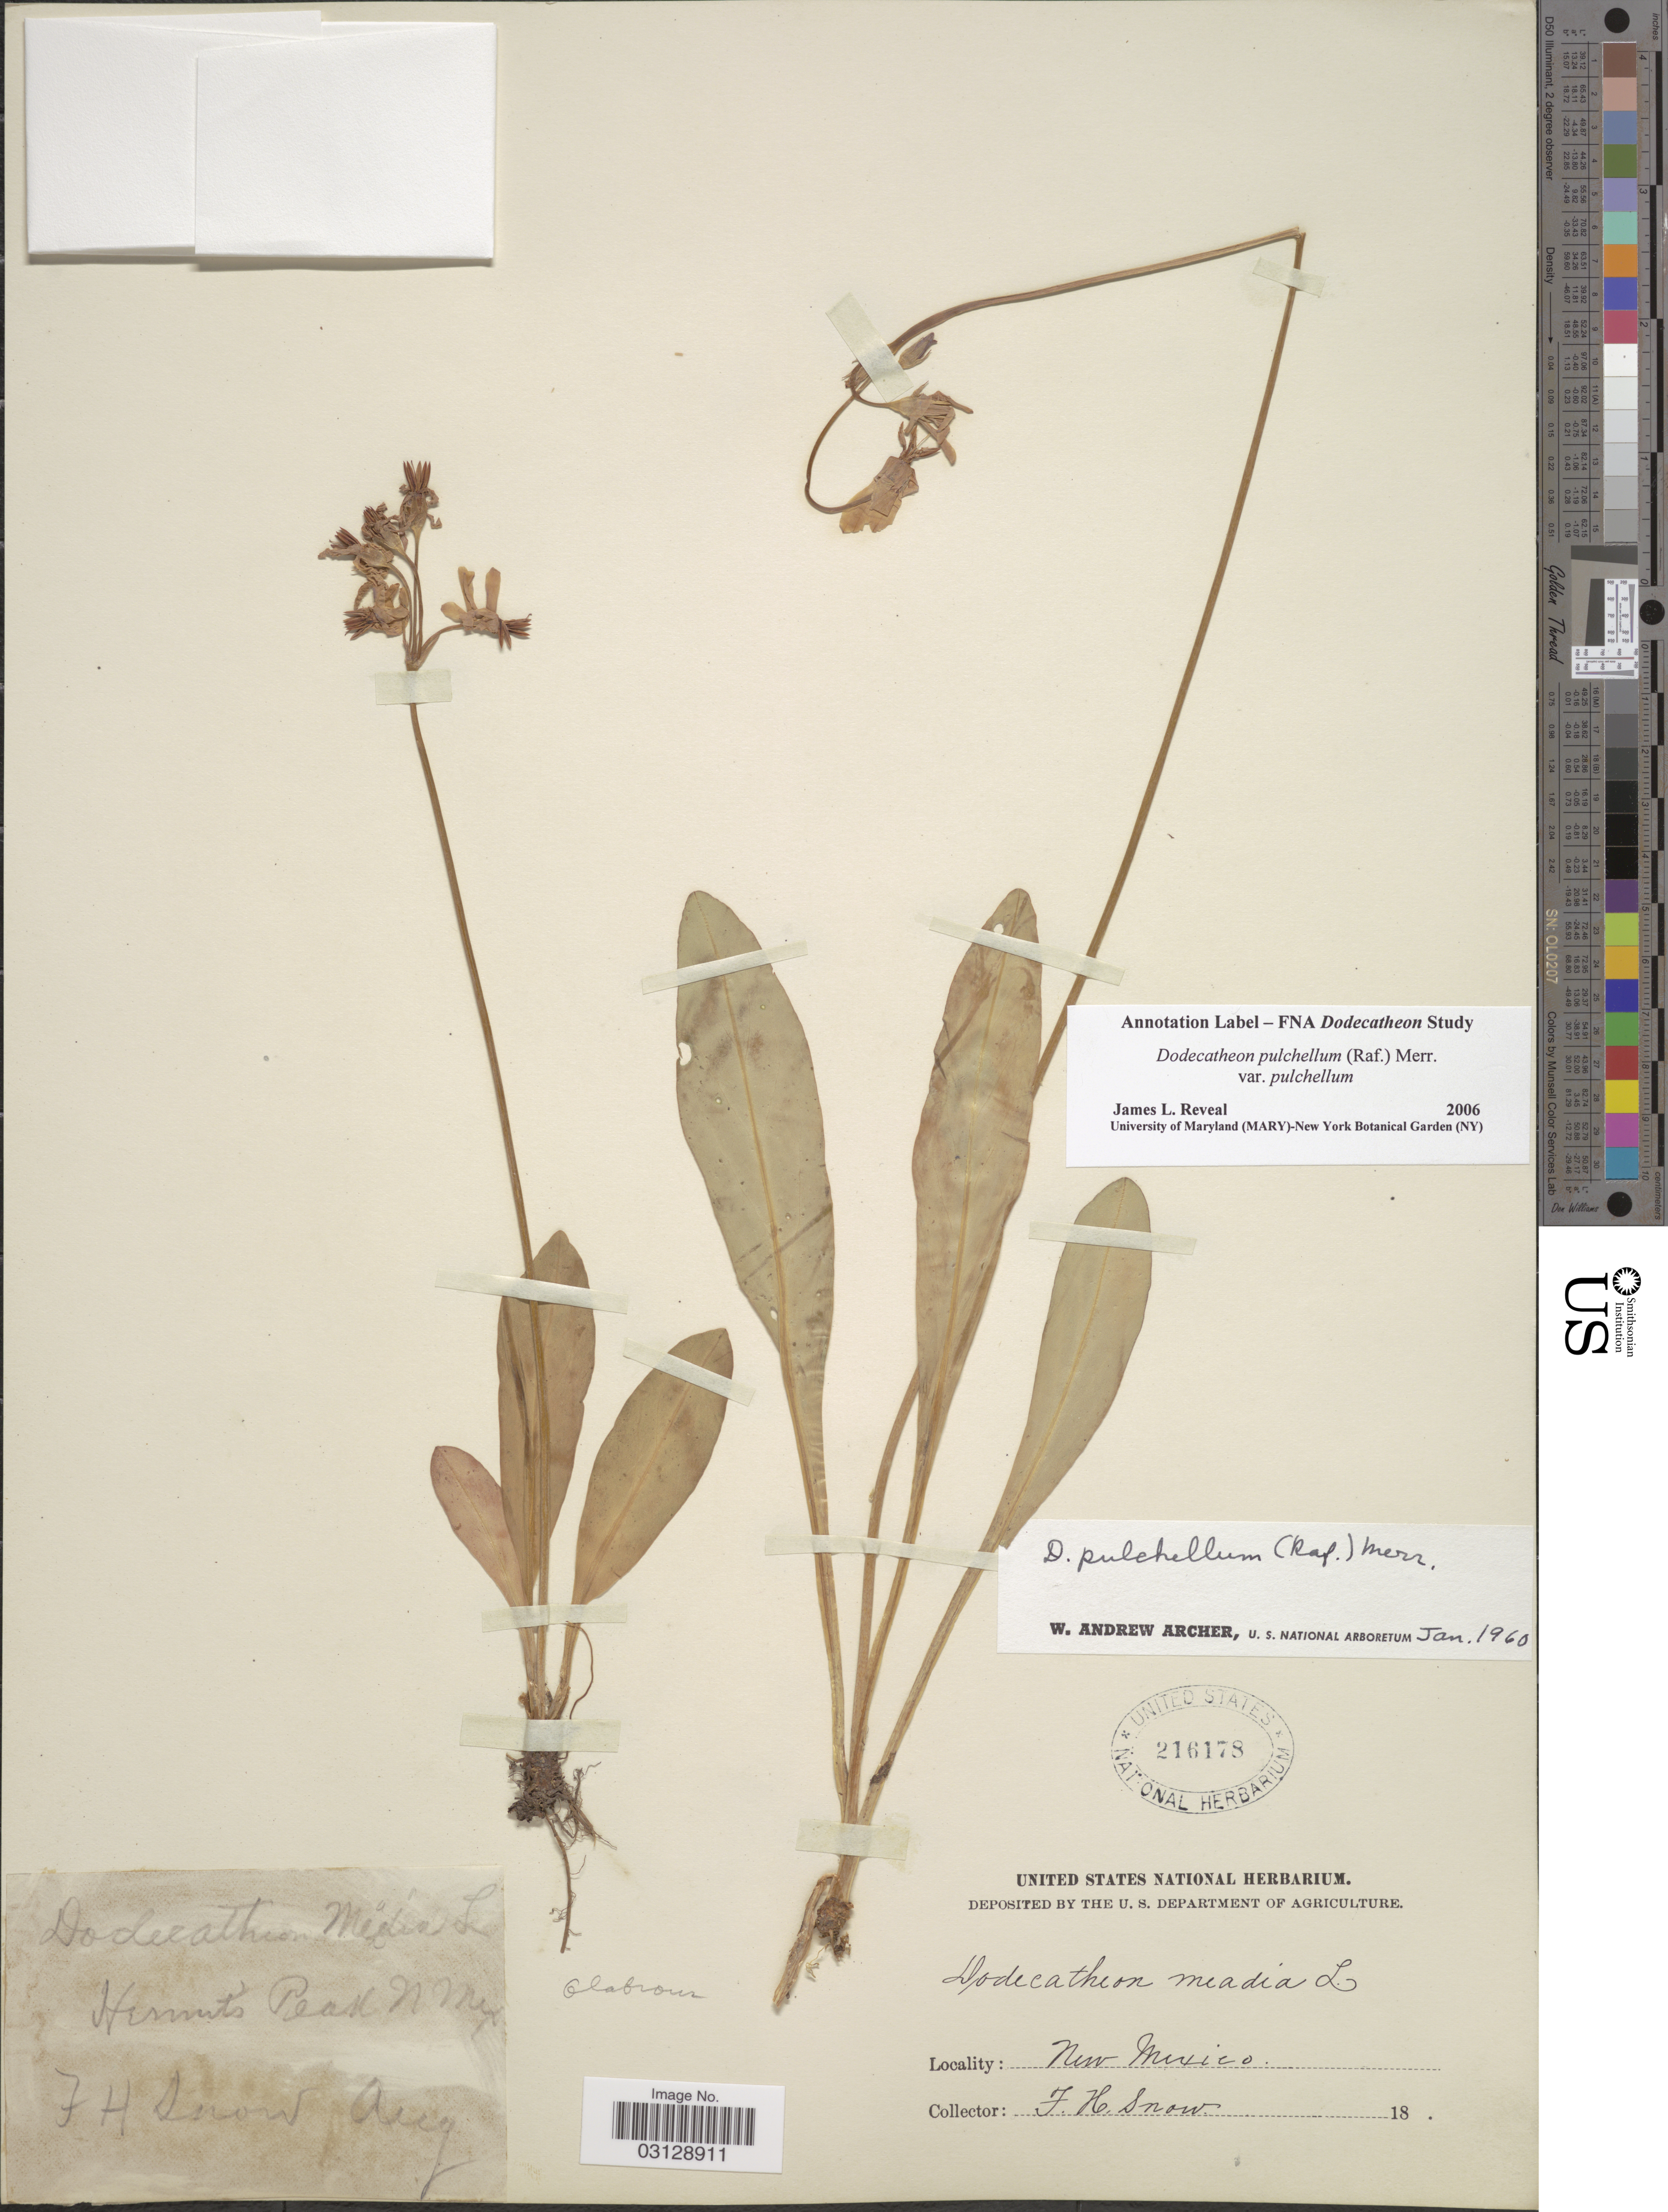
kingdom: Plantae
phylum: Tracheophyta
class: Magnoliopsida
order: Ericales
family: Primulaceae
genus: Dodecatheon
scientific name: Dodecatheon pulchellum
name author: (Raf.) Merr.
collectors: F. H. Snow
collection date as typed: Aug 18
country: United States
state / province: New Mexico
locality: Hermit's Peak.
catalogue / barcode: US 216178